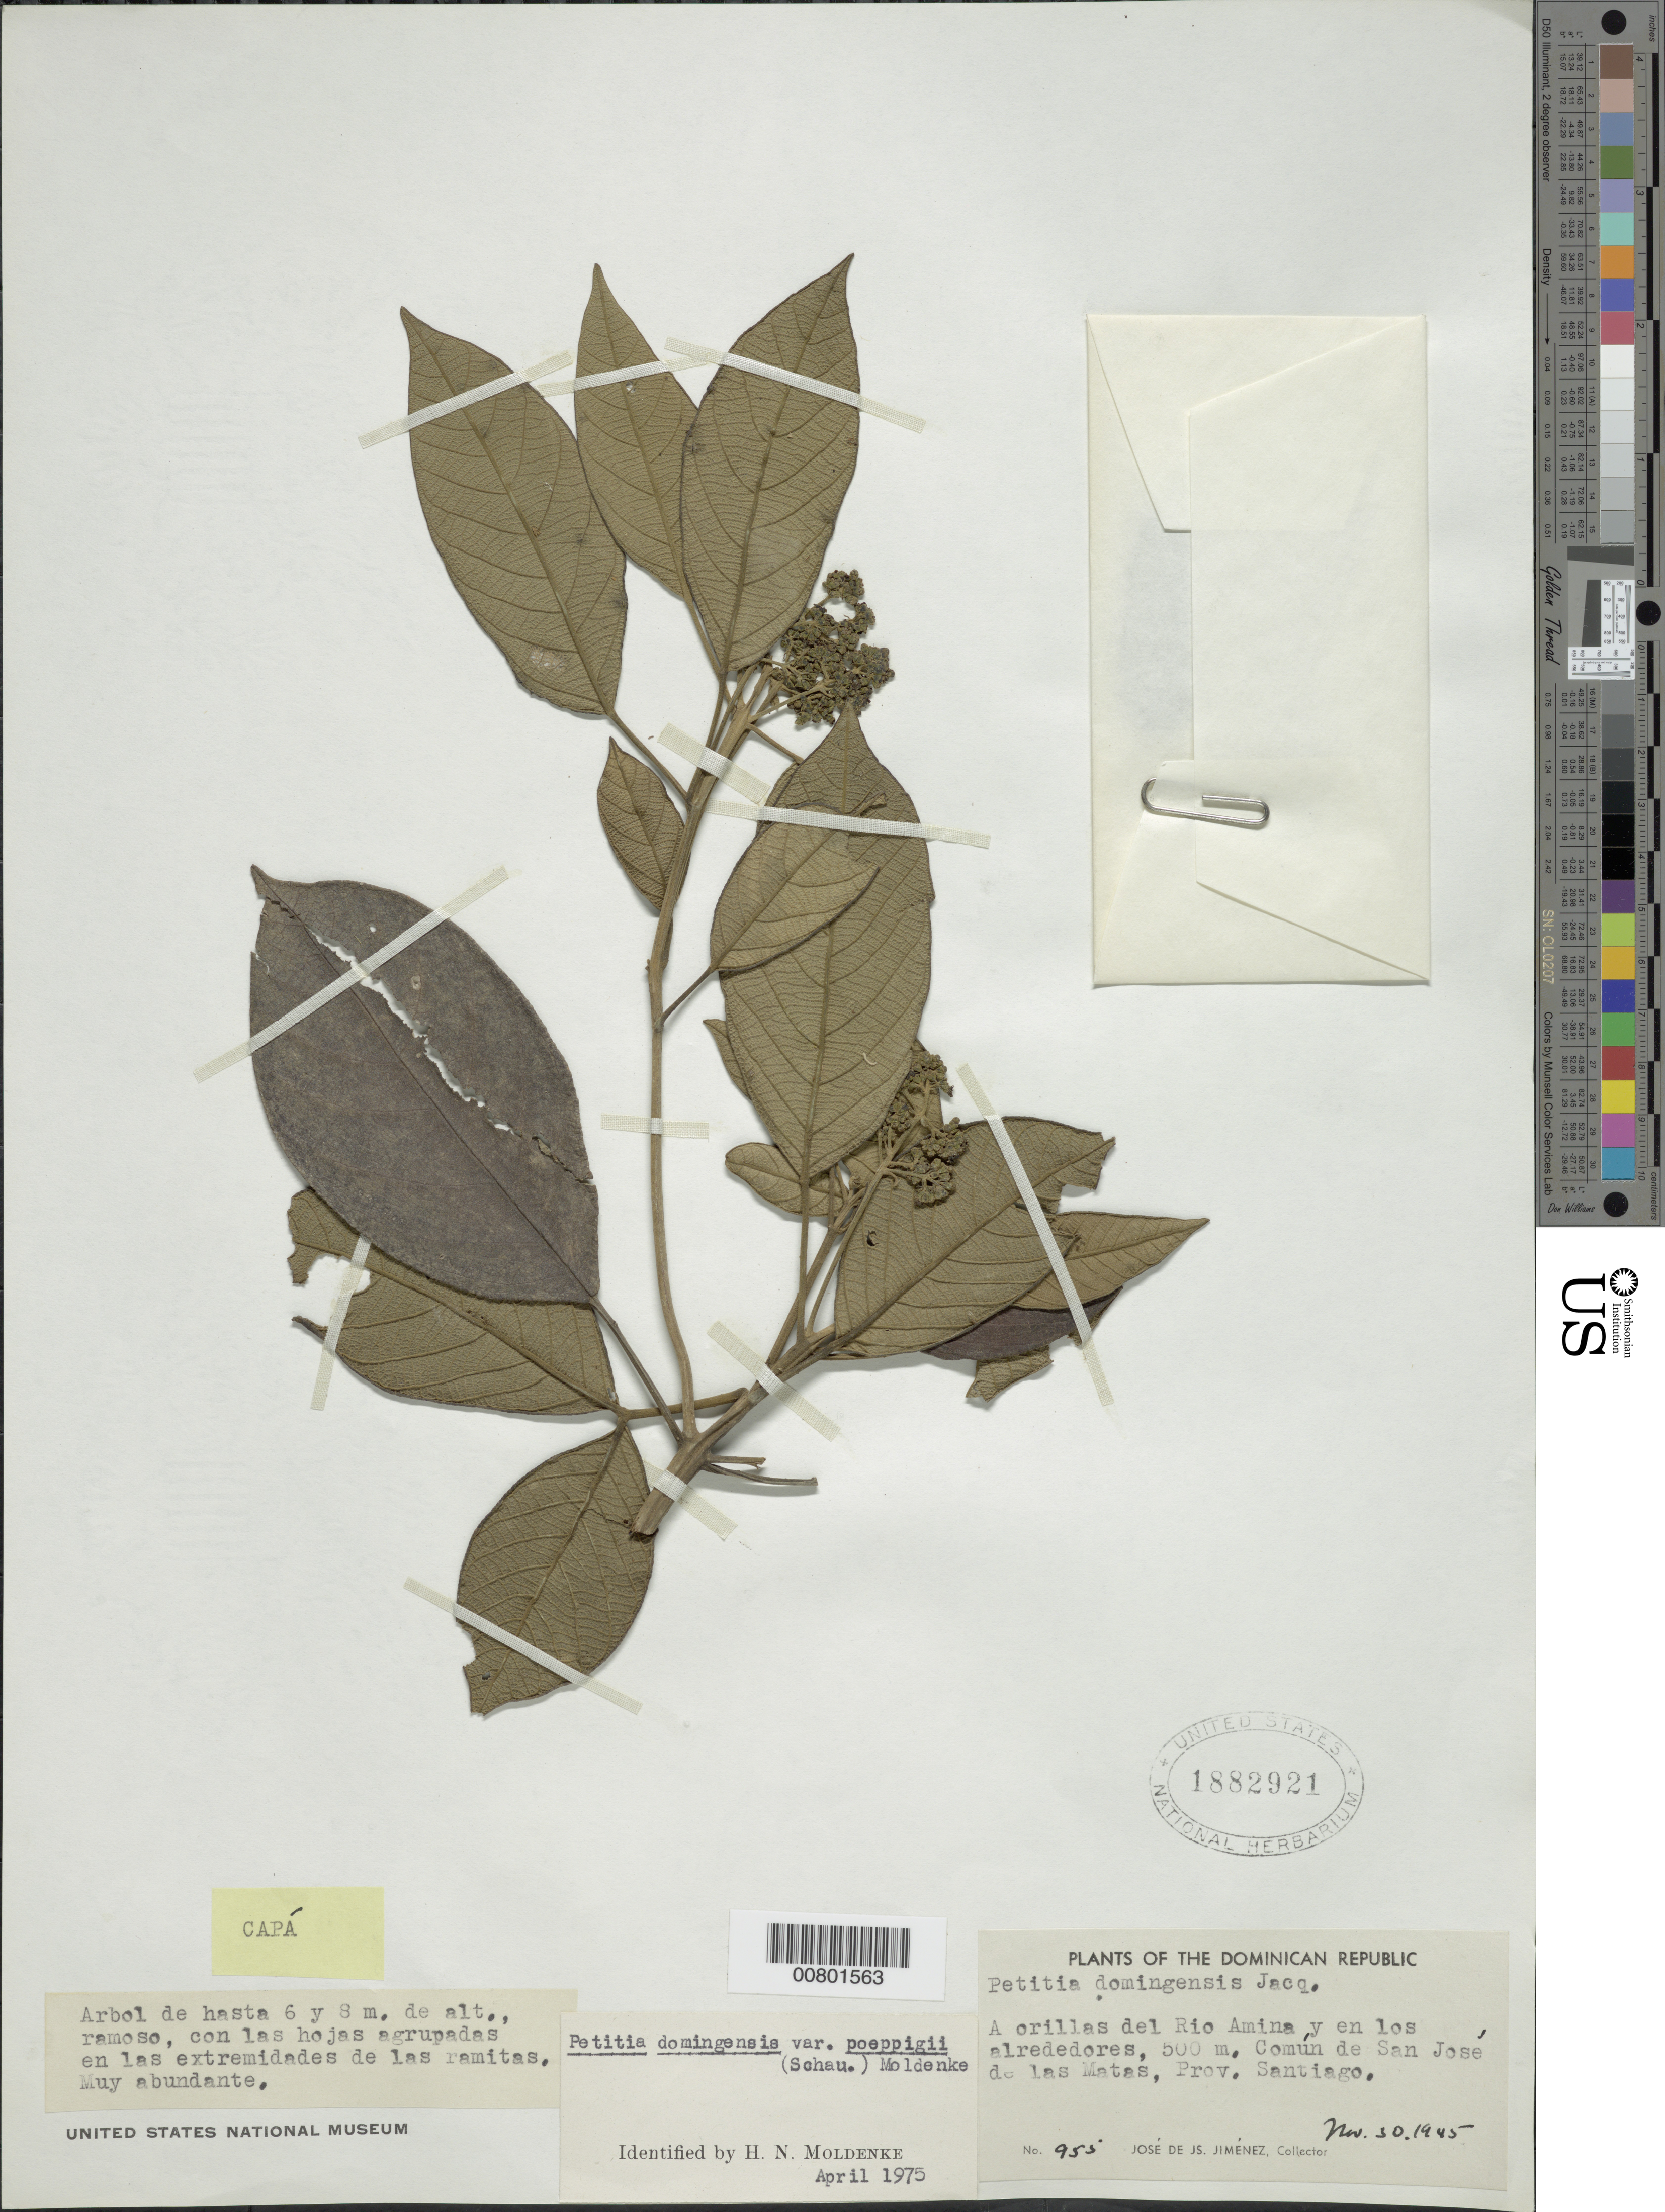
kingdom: Plantae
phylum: Tracheophyta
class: Magnoliopsida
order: Lamiales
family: Lamiaceae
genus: Petitia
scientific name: Petitia domingensis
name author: Jacq.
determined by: Moldenke, H. N.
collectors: J. J. Jiménez Almonte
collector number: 955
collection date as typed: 30 Nov 1945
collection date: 1945-11-30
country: Dominican Republic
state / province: Santiago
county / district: San José de las Matas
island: Hispaniola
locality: Borders of Rio Amina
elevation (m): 500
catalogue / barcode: US 1882921